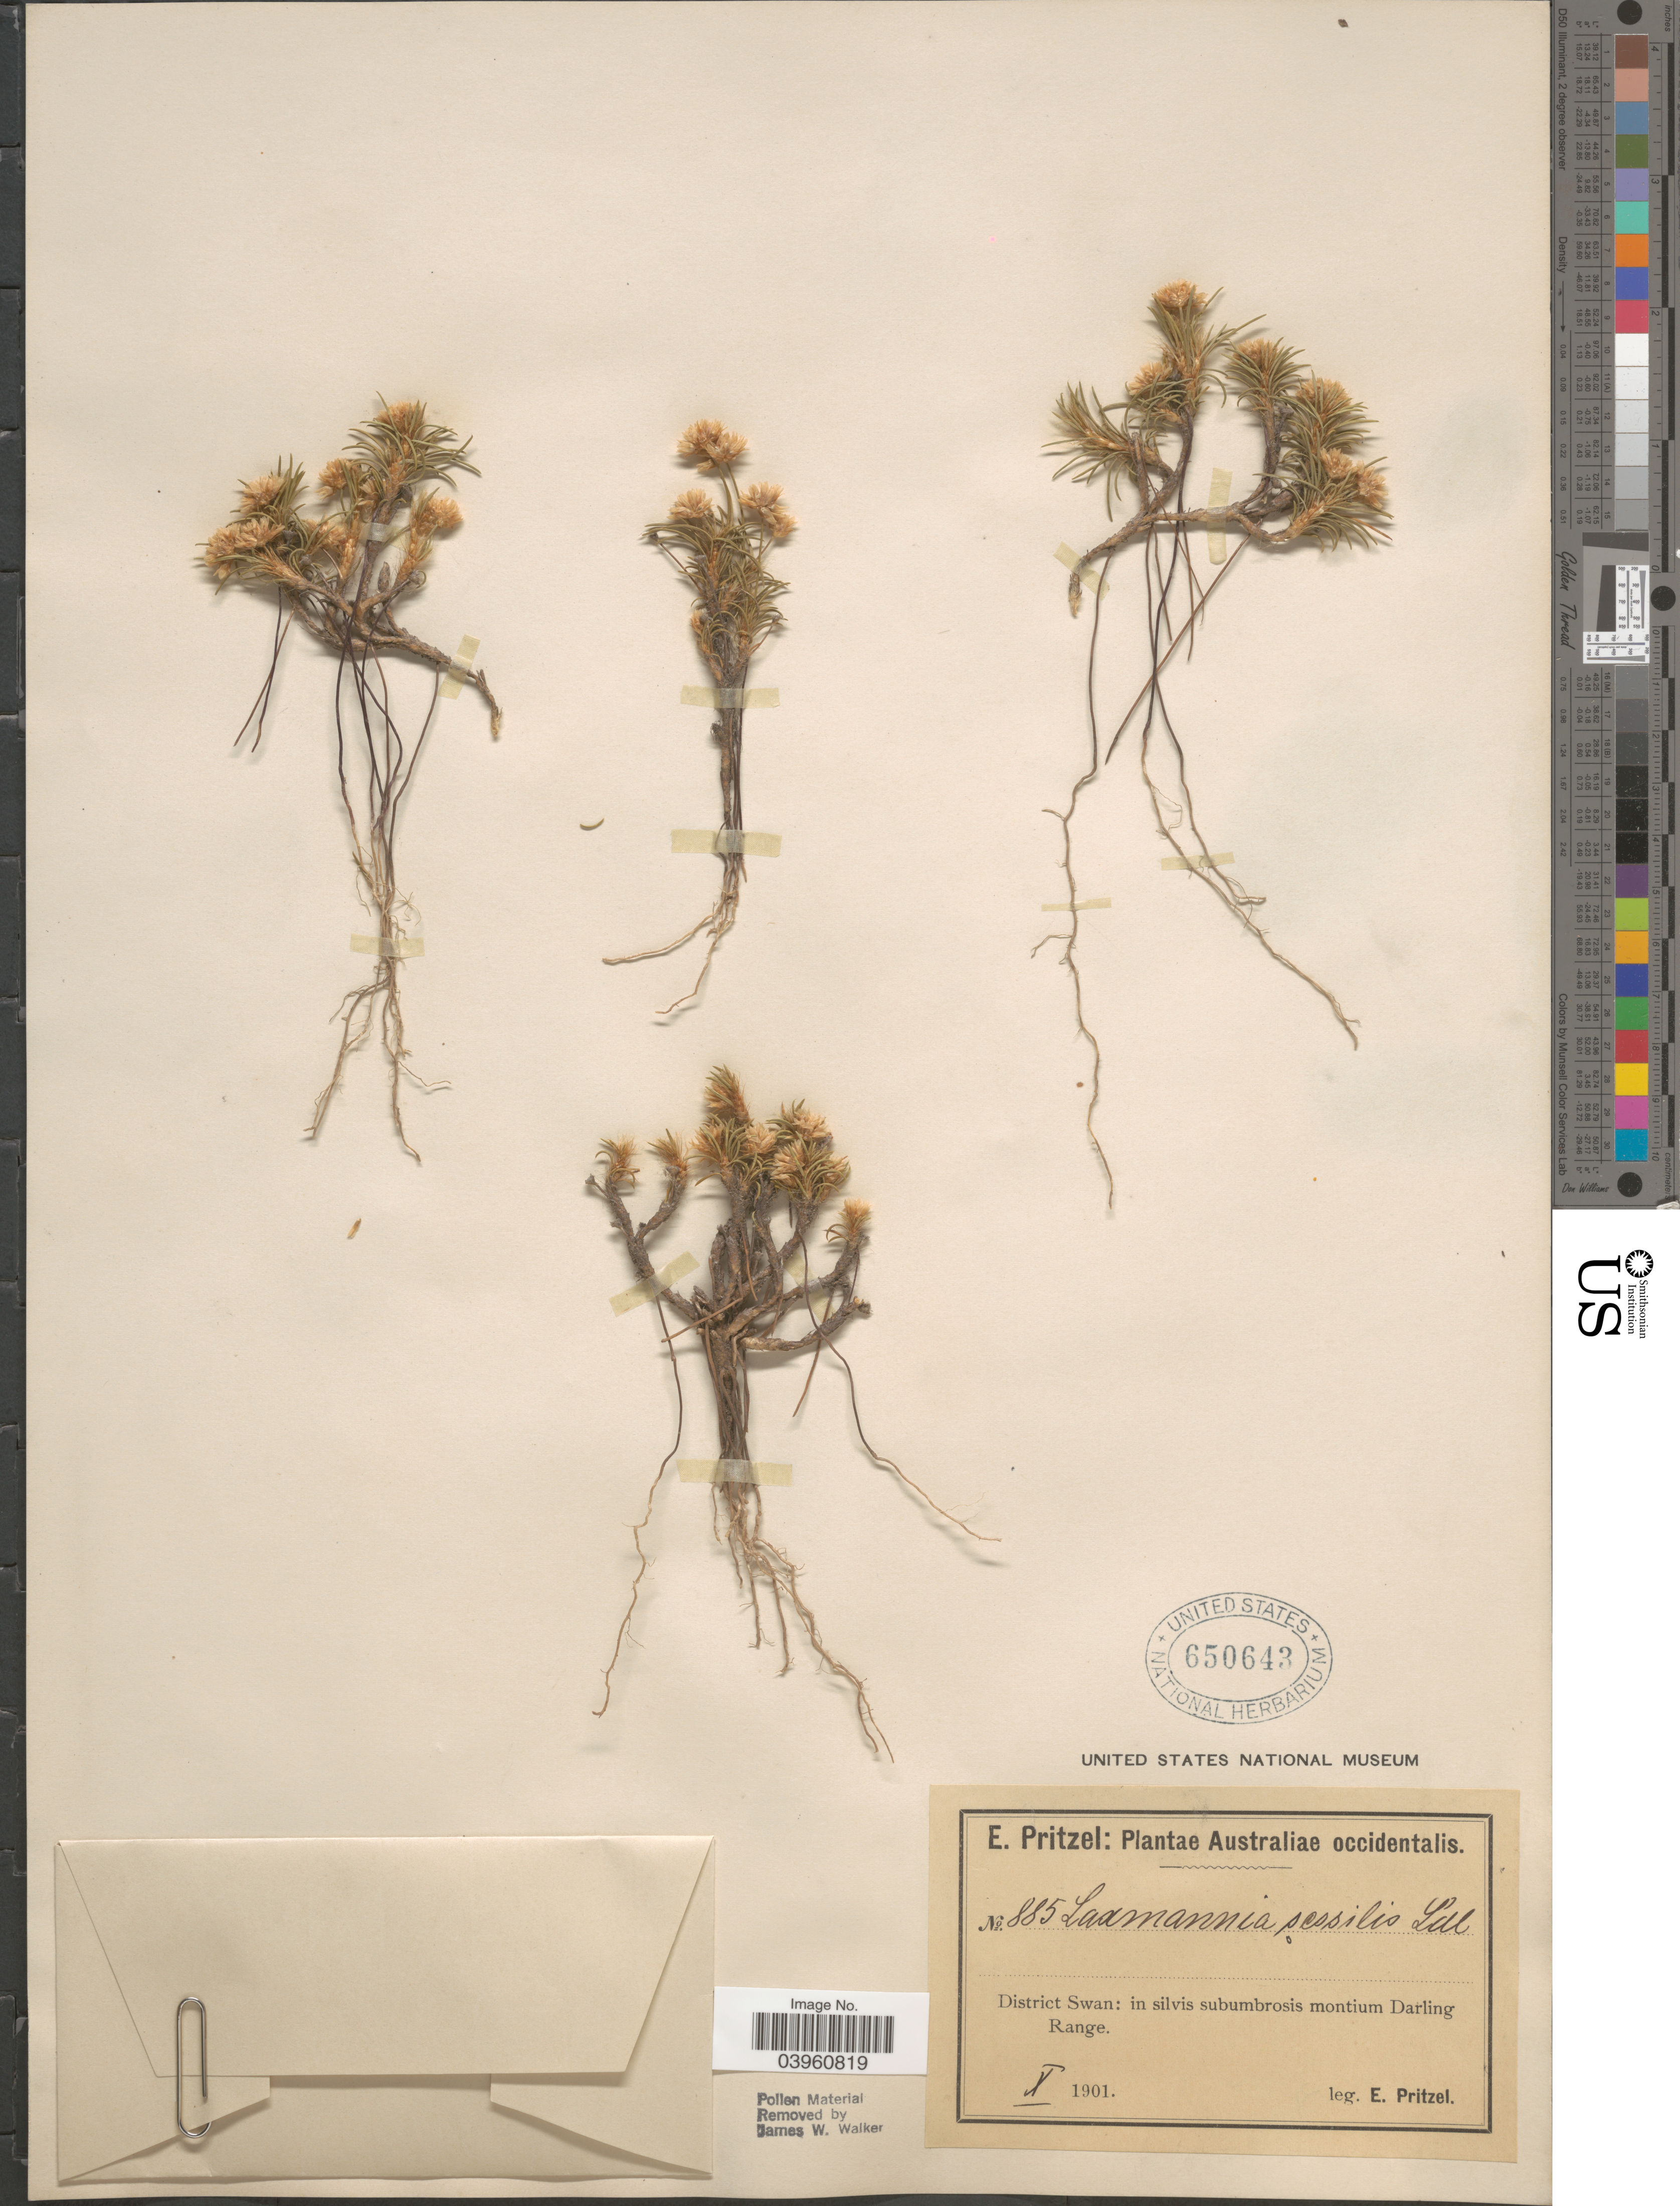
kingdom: Plantae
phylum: Tracheophyta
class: Liliopsida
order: Asparagales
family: Asparagaceae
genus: Laxmannia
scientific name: Laxmannia sessilis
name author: Lindl.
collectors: E. G. Pritzel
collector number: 885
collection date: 1901-10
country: Australia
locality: Australiae occidentalis. District Swan: in silvis subumbrosis montium Darling Range.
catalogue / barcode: US 650643